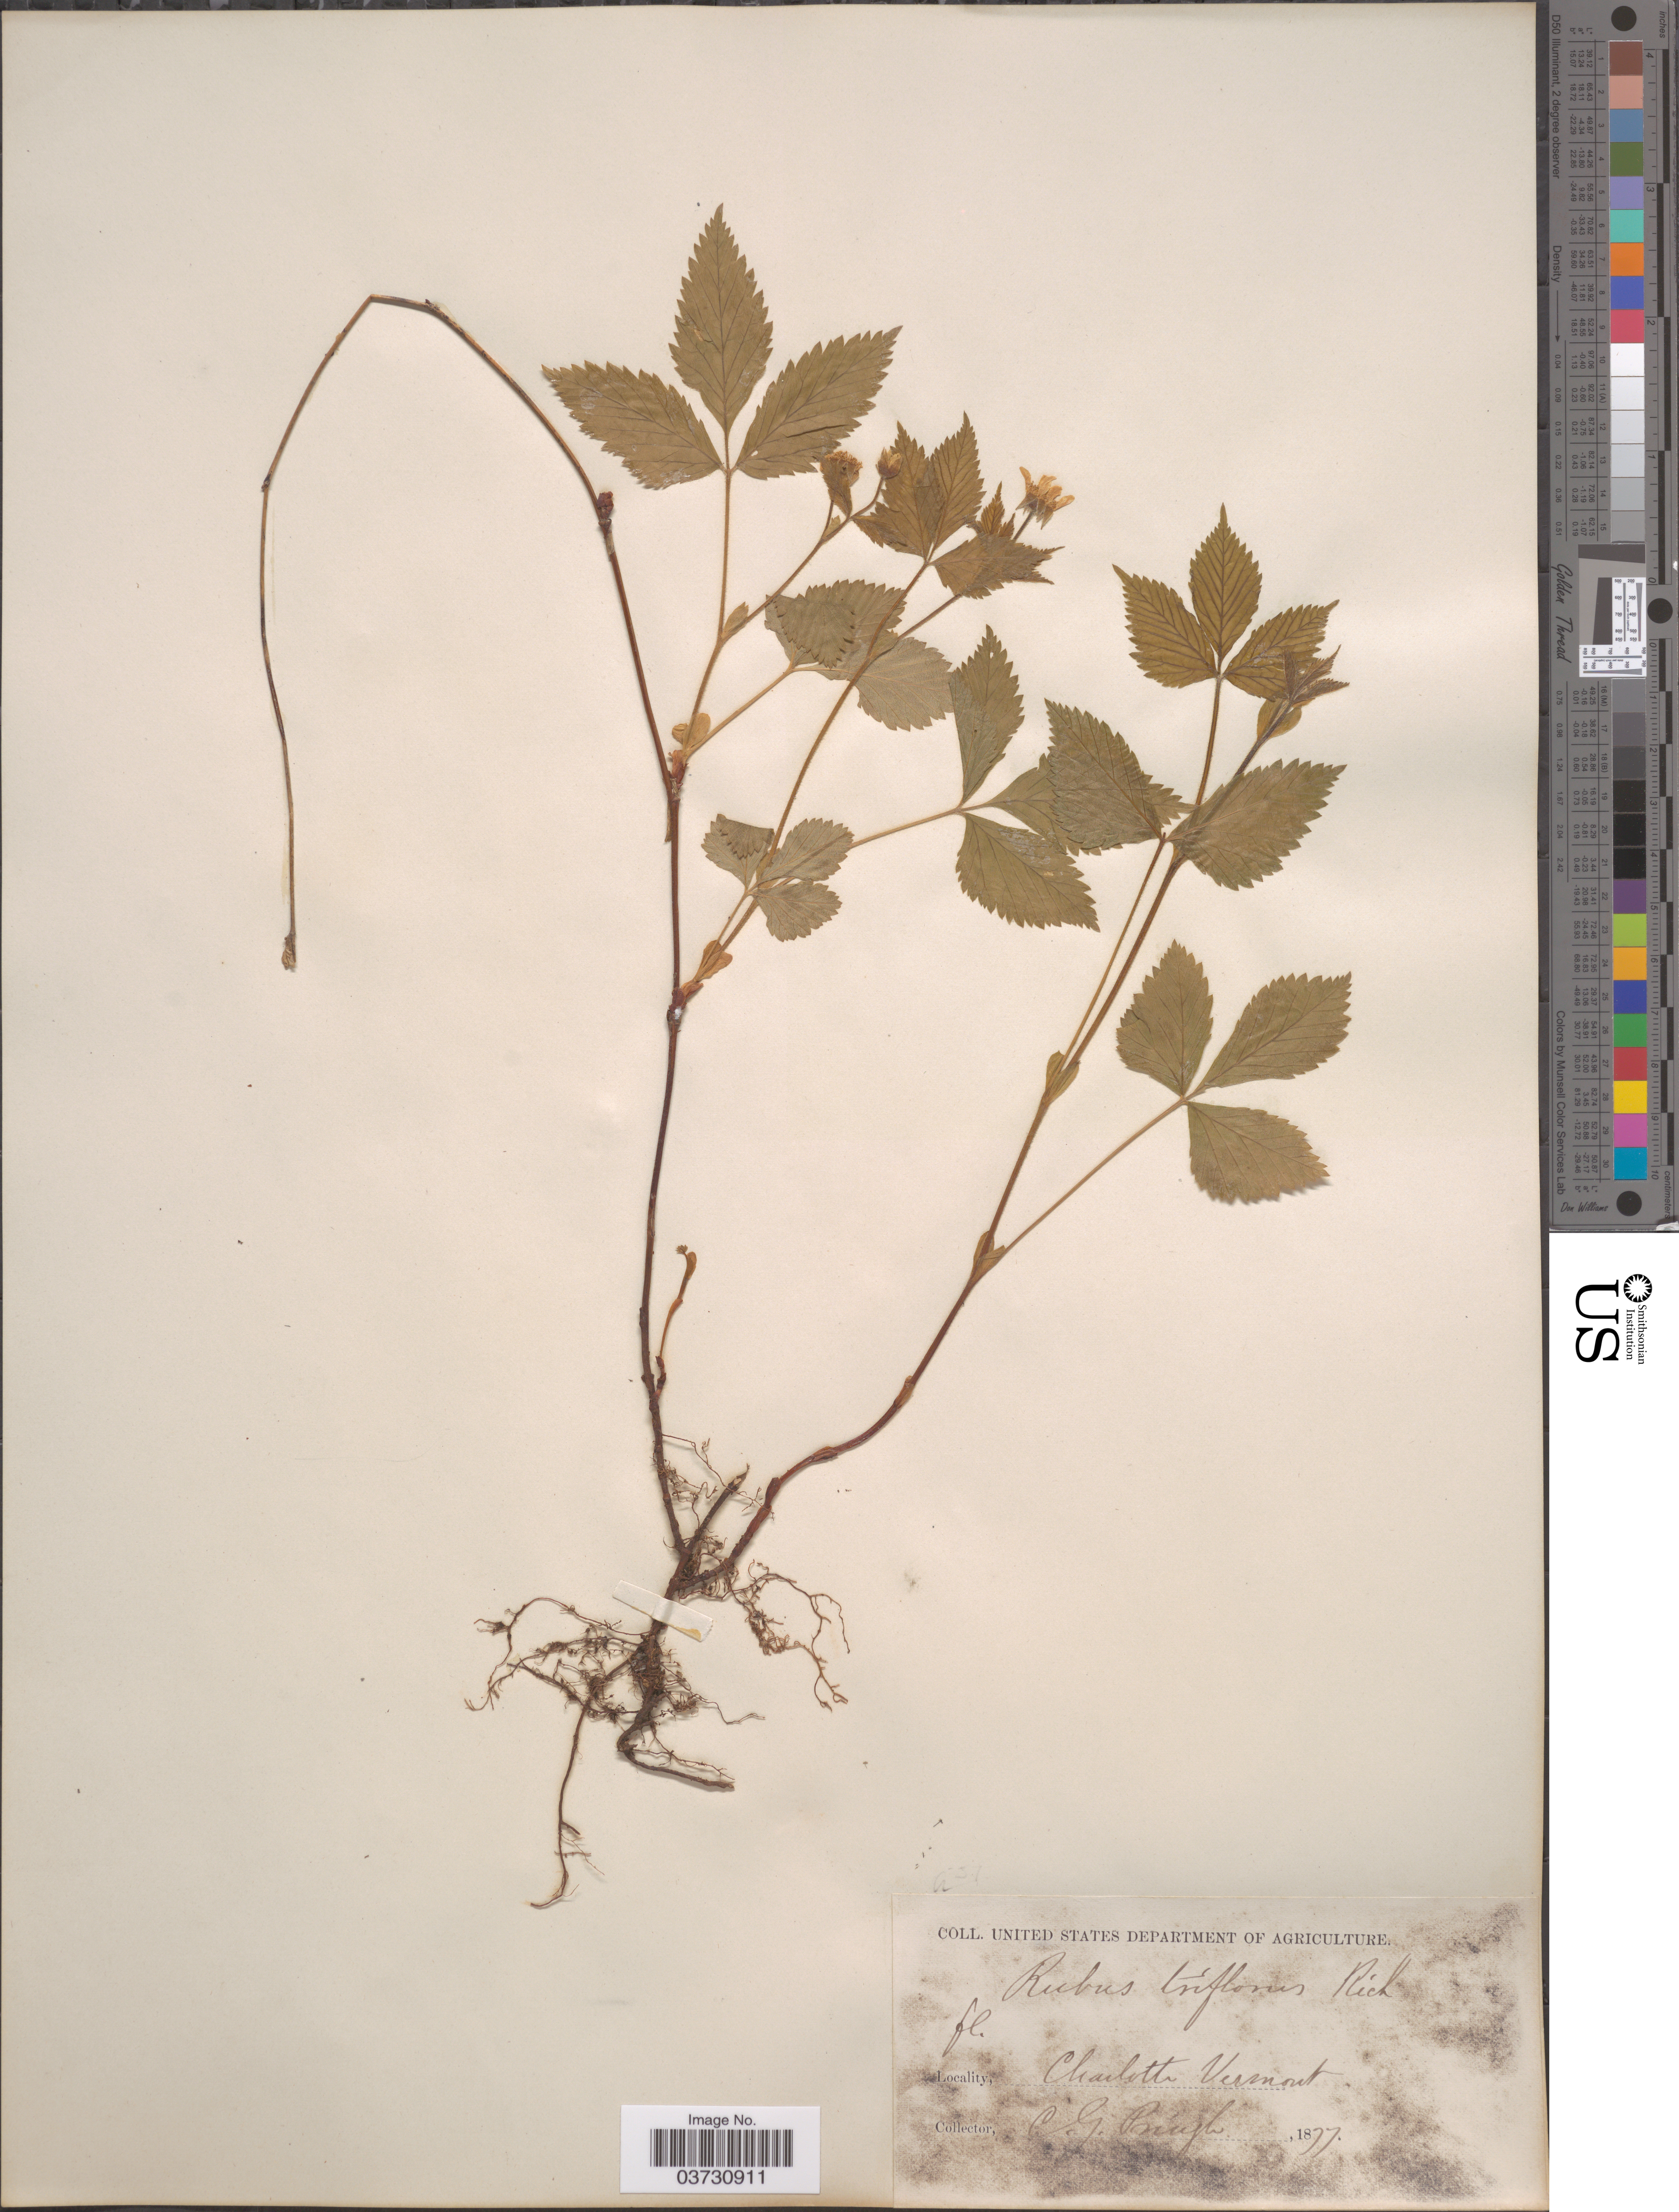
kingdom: Plantae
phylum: Tracheophyta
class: Magnoliopsida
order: Rosales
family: Rosaceae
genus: Rubus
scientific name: Rubus pubescens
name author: Raf.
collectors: C. G. Pringle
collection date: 1877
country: United States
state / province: Vermont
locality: Charlotte.